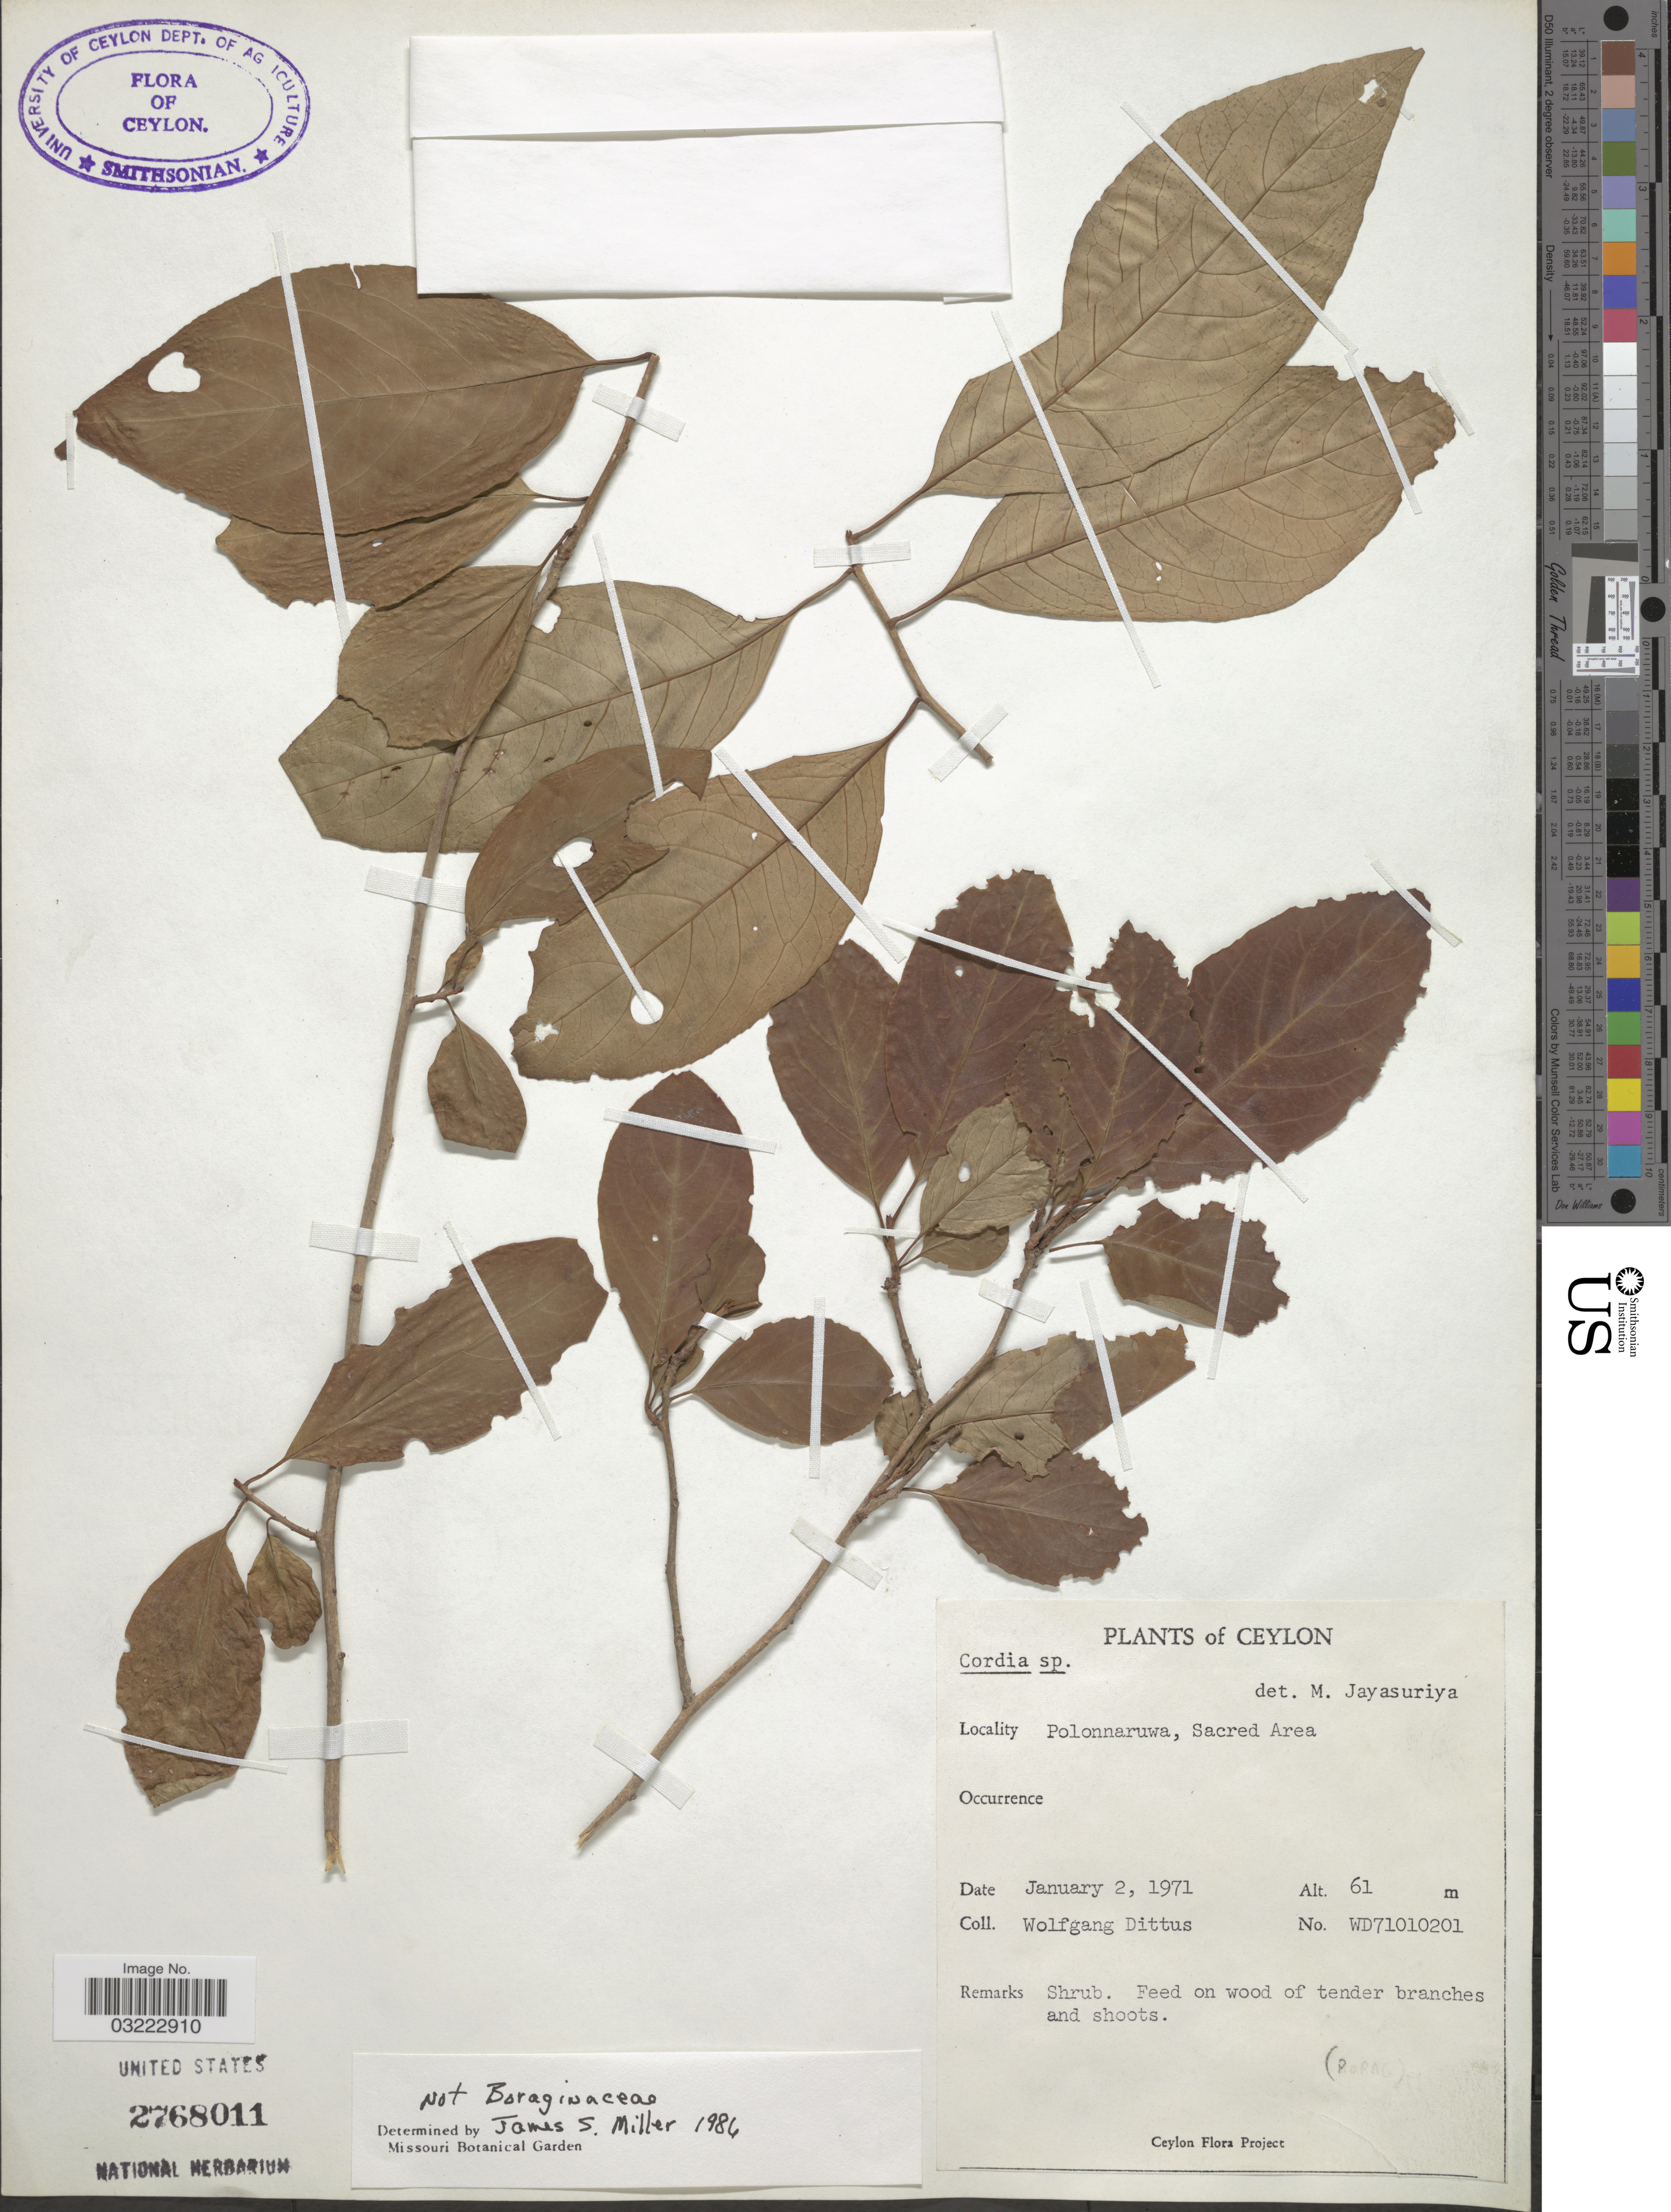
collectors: W. Dittus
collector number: WD71010201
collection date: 1971-01-02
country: Sri Lanka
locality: Ceylon. Polonnaruwa, Sacred Area.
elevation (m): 61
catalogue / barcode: US 2768011